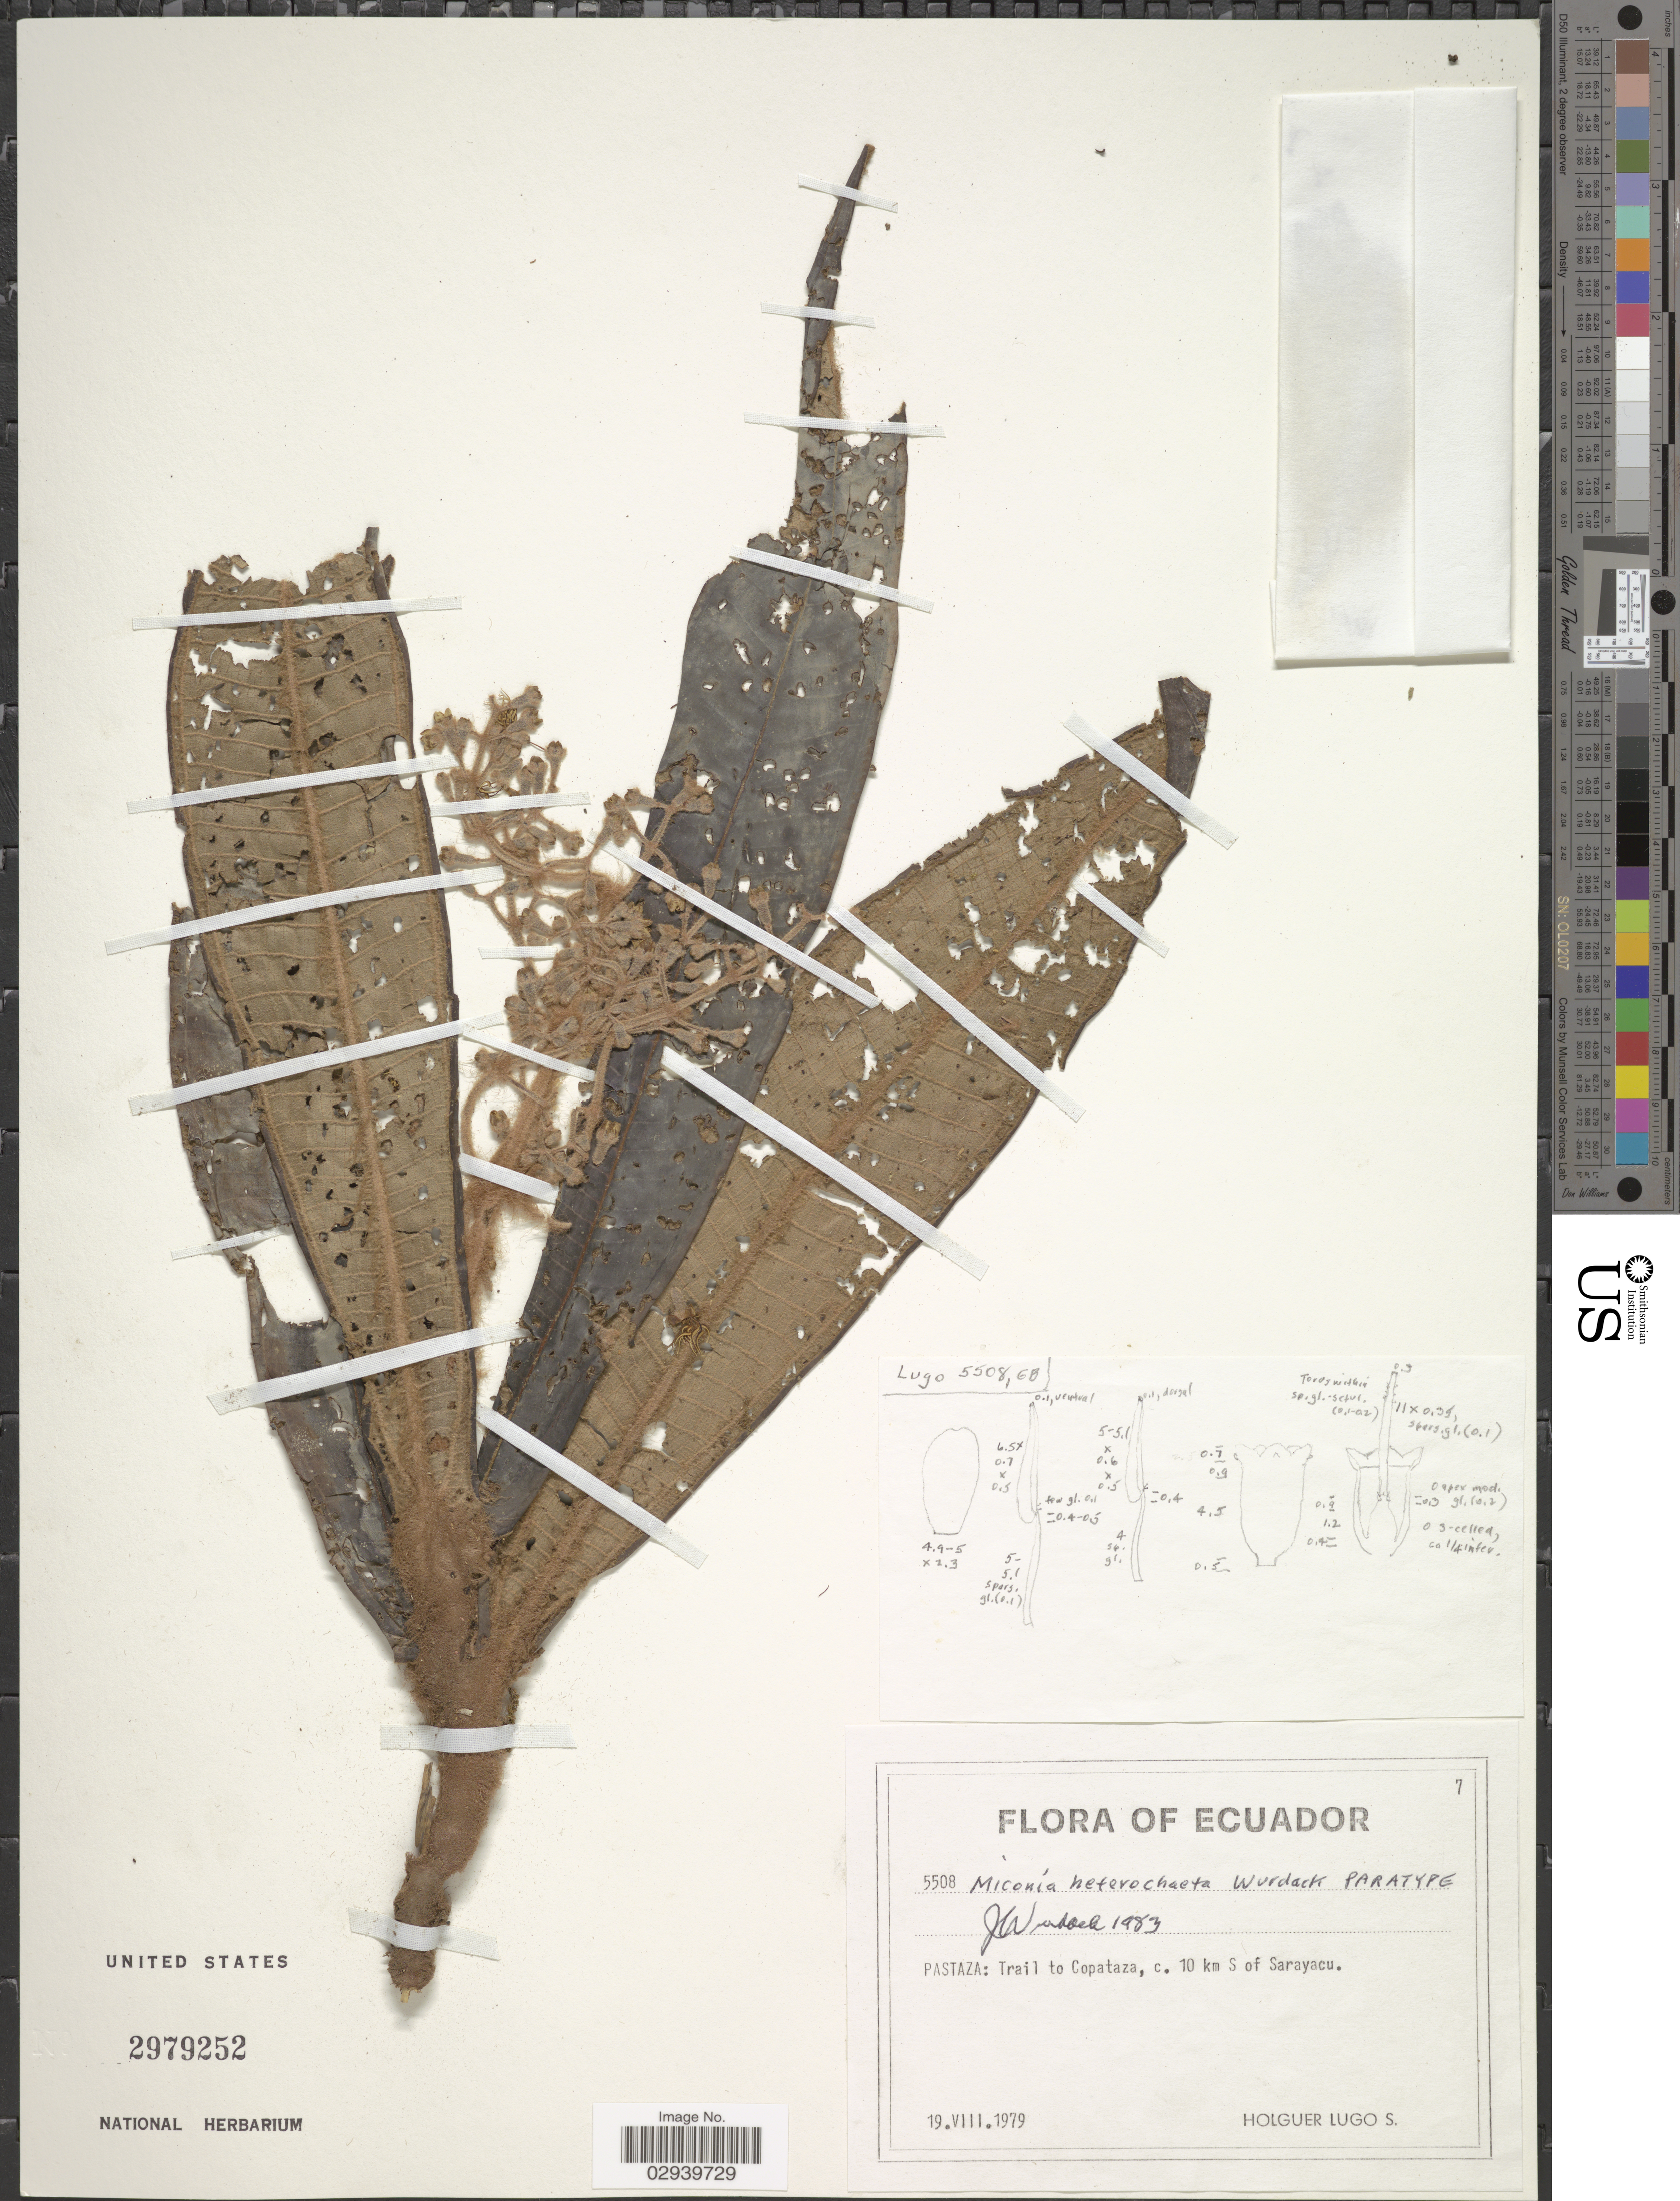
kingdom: Plantae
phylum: Tracheophyta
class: Magnoliopsida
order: Myrtales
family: Melastomataceae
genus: Miconia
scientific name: Miconia heterochaeta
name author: Wurdack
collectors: H. Lugo S.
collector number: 5508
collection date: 1979-08-19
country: Ecuador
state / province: Pastaza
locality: Trail to Copataza, c. 10 km S of Sarayacu.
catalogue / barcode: US 2979252